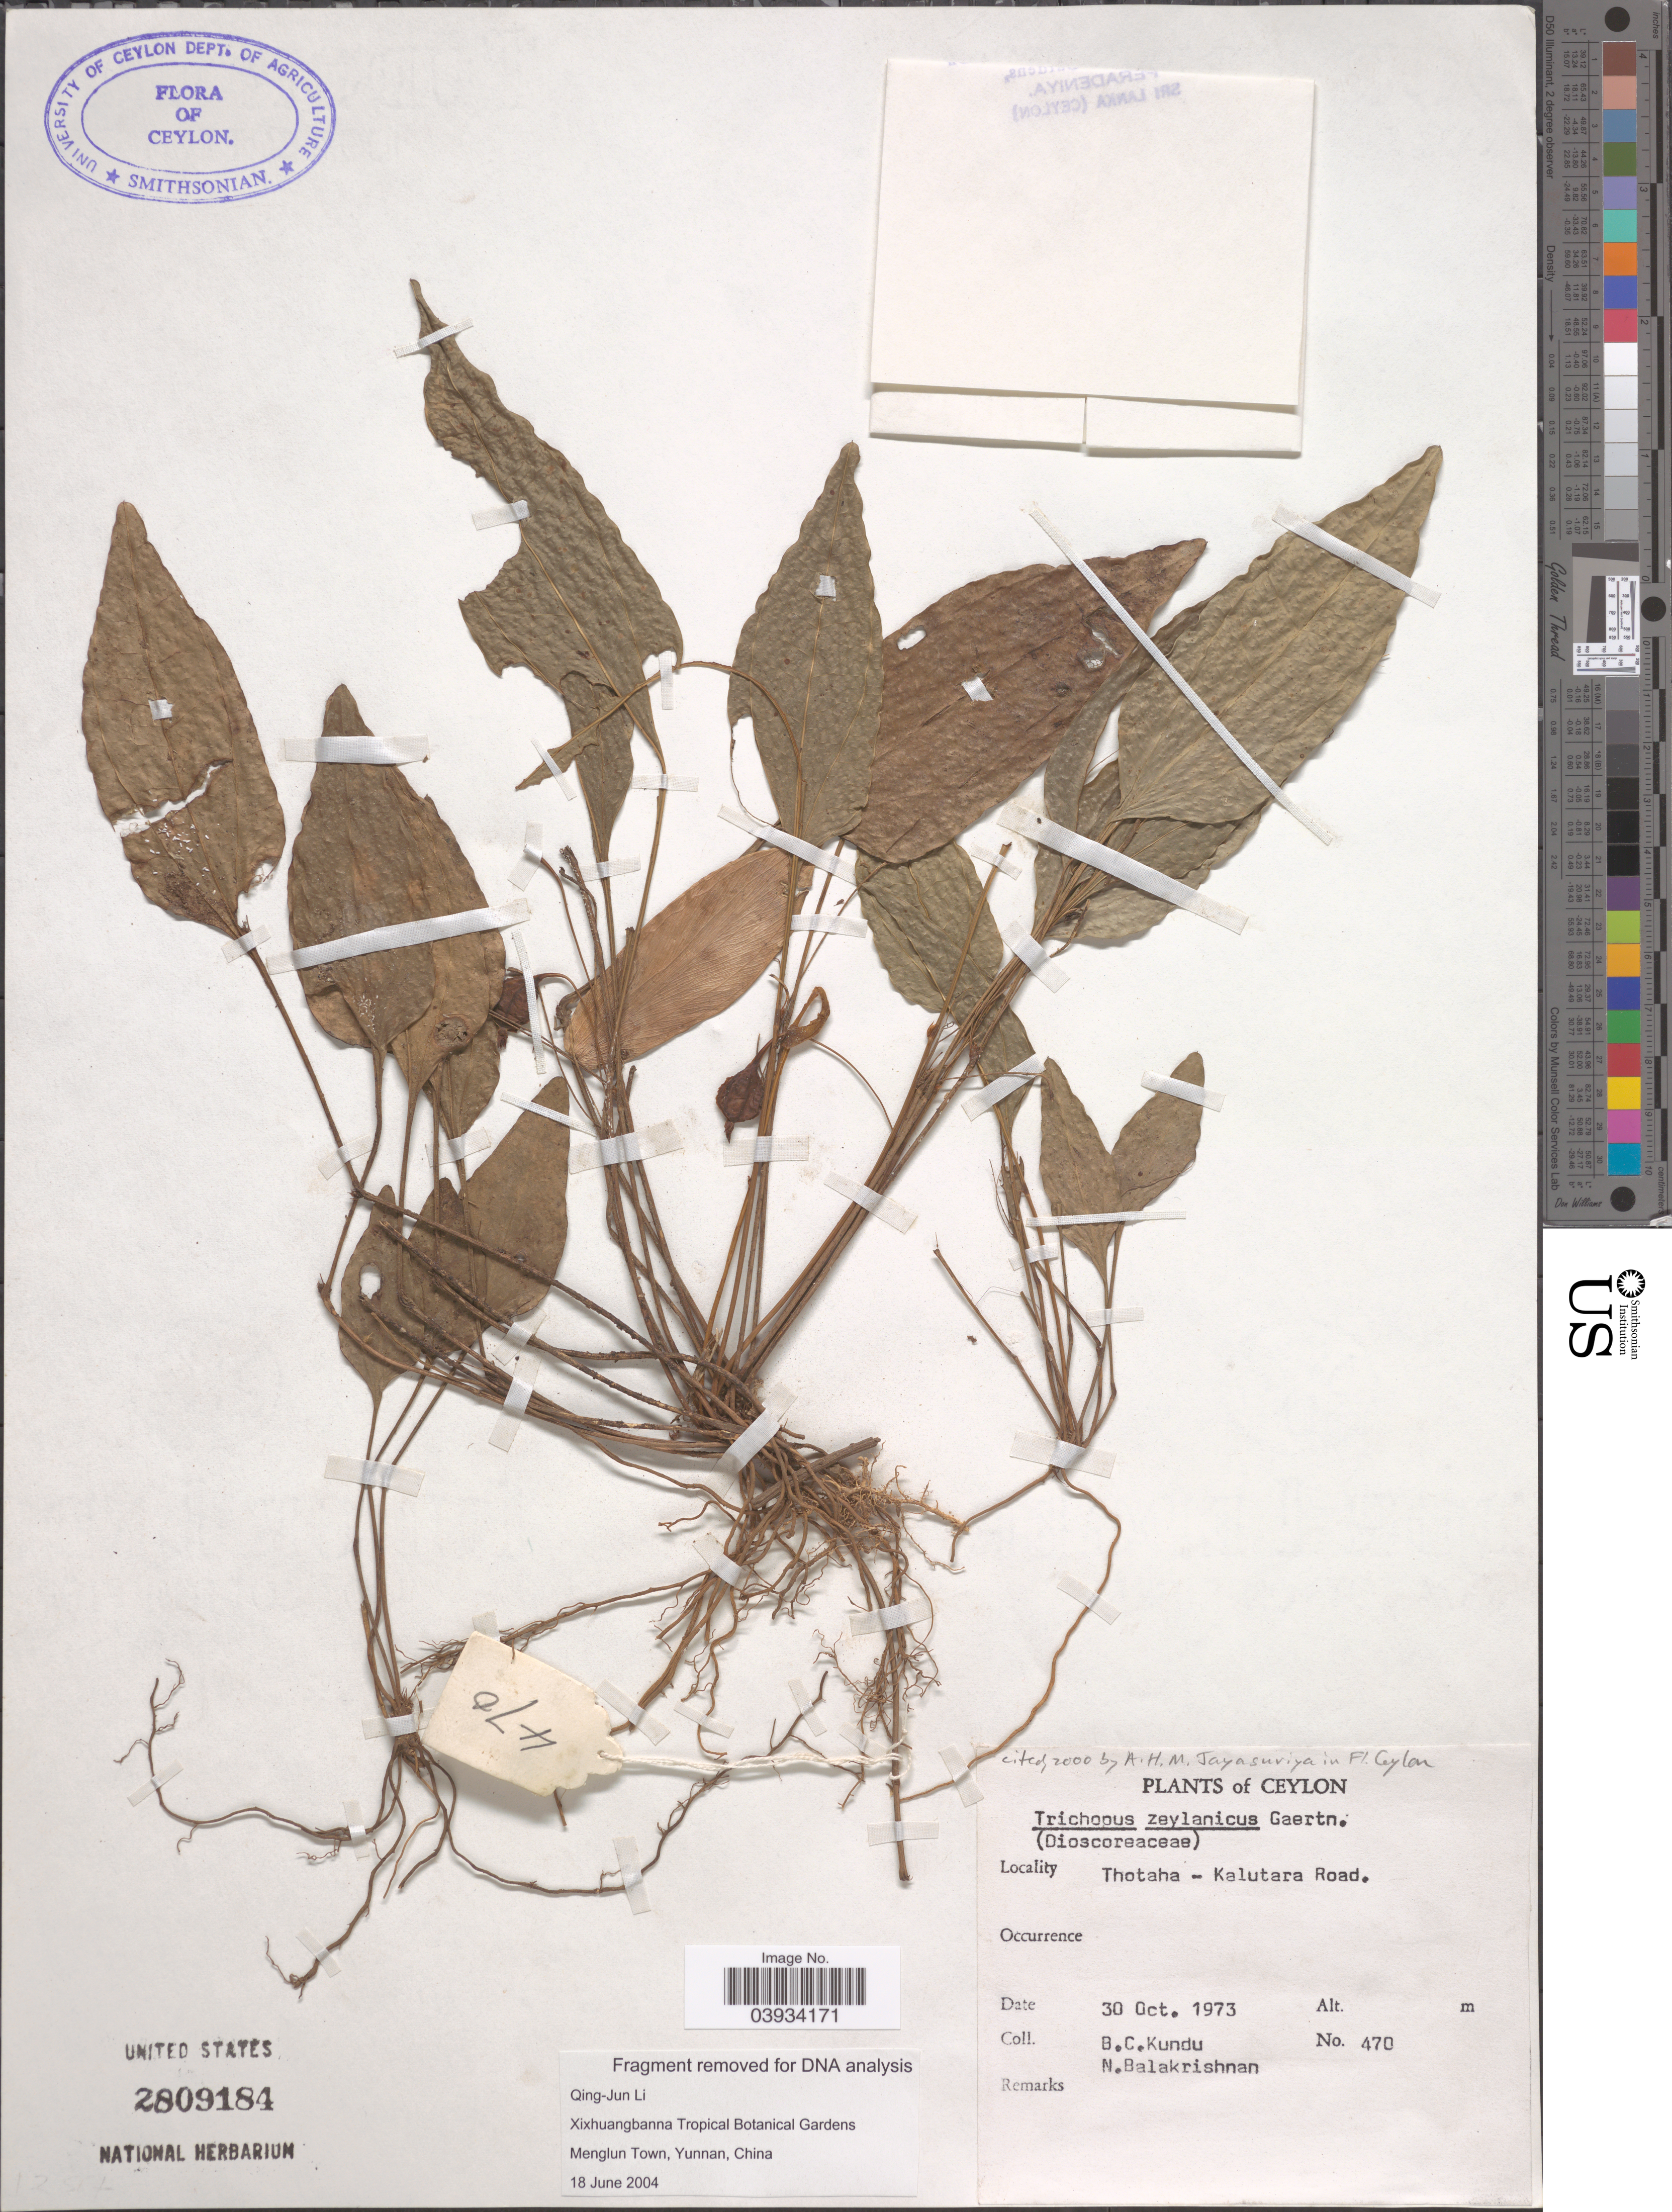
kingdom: Plantae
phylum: Tracheophyta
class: Liliopsida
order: Dioscoreales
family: Dioscoreaceae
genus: Trichopus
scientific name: Trichopus zeylanicus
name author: Gaertn.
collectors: B. C. Kundu & N. Balakrishnan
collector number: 470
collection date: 1973-10-30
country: Sri Lanka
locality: Ceylon. Thotaha - Kalutara Road.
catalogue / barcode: US 2809184